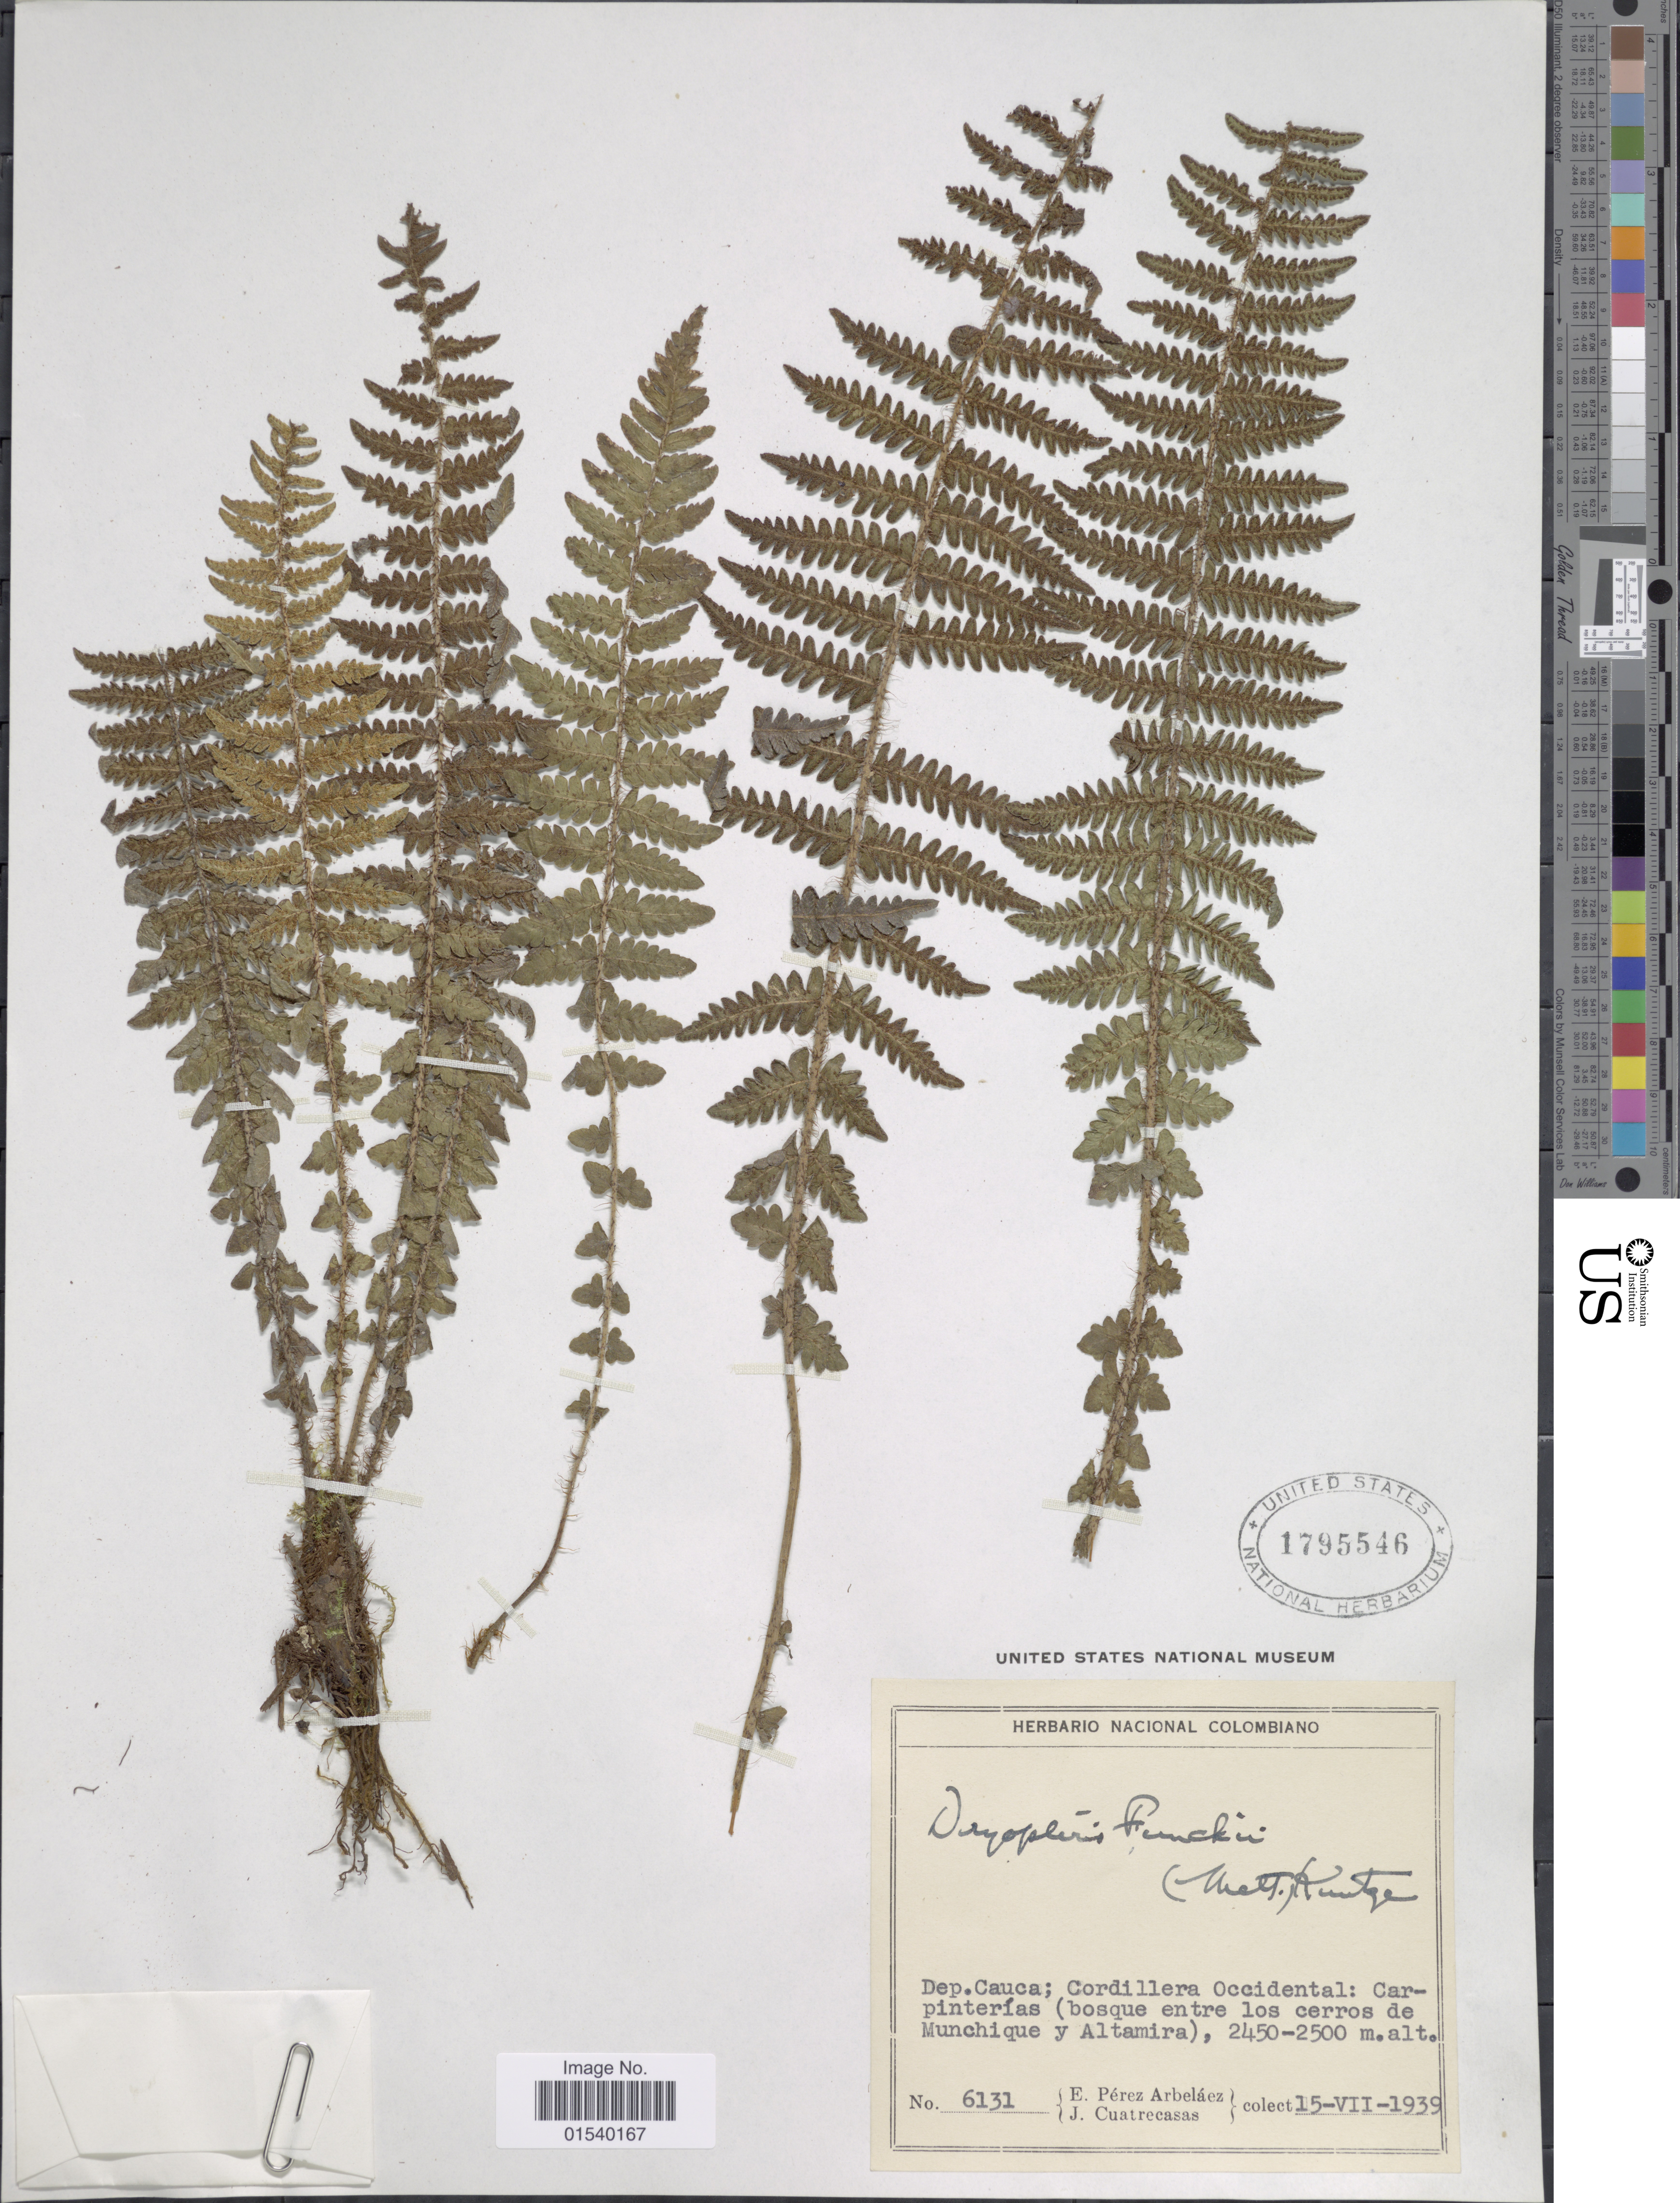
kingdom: Plantae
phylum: Tracheophyta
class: Polypodiopsida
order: Polypodiales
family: Thelypteridaceae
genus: Amauropelta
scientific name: Amauropelta funckii (Mett.) comb. nov., ined. 2015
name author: (Mett.)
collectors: E. Pérez Arbeláez & J. Cuatrecasas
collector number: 6131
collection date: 1939-07-15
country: Colombia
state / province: Cauca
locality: Dep. Cauca; Cordillera Occidental: Carpinterías (bosque entre os cerros de Munchique y Altamira)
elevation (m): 2450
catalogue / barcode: US 1795546